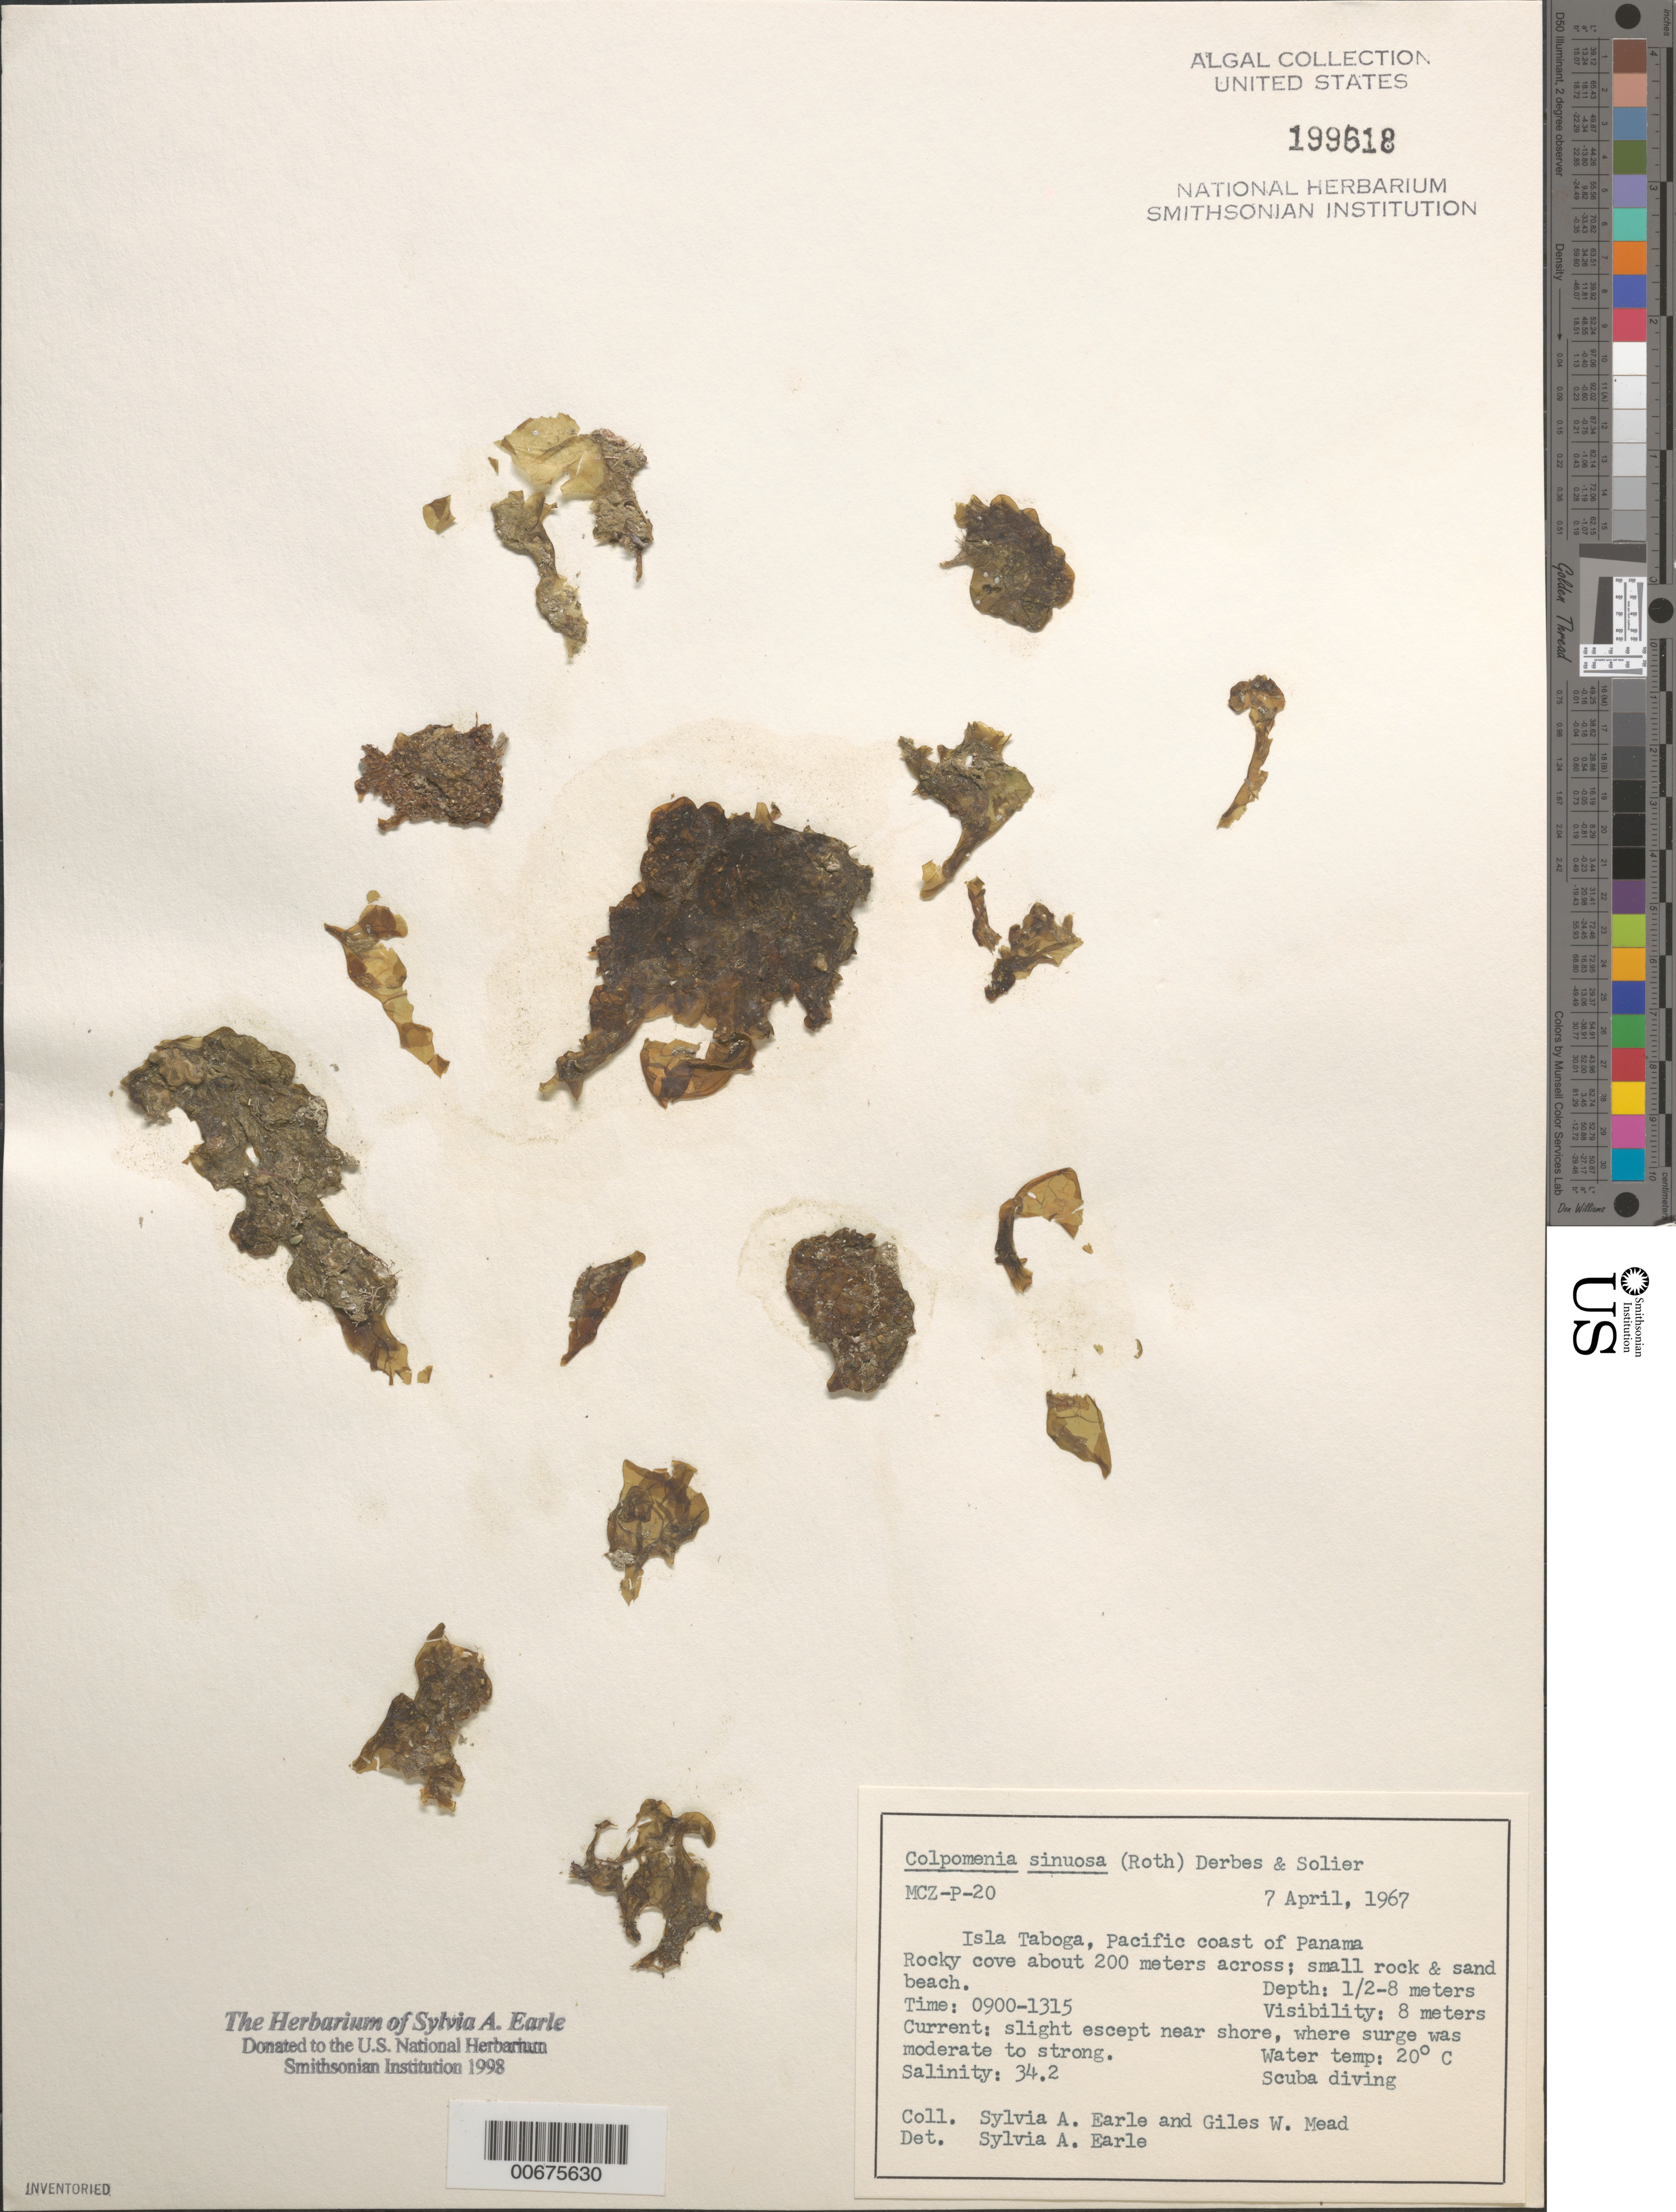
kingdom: Chromista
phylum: Ochrophyta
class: Phaeophyceae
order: Scytosiphonales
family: Scytosiphonaceae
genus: Colpomenia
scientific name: Colpomenia sinuosa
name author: (K. Mert. ex Roth) Derbes & Solier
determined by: Earle, S. A.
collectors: S. A. Earle & G. W. Mead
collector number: MCZ-P-20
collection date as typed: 07 Apr 1967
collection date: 1967-04-07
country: Panama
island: Taboga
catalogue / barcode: US 199618